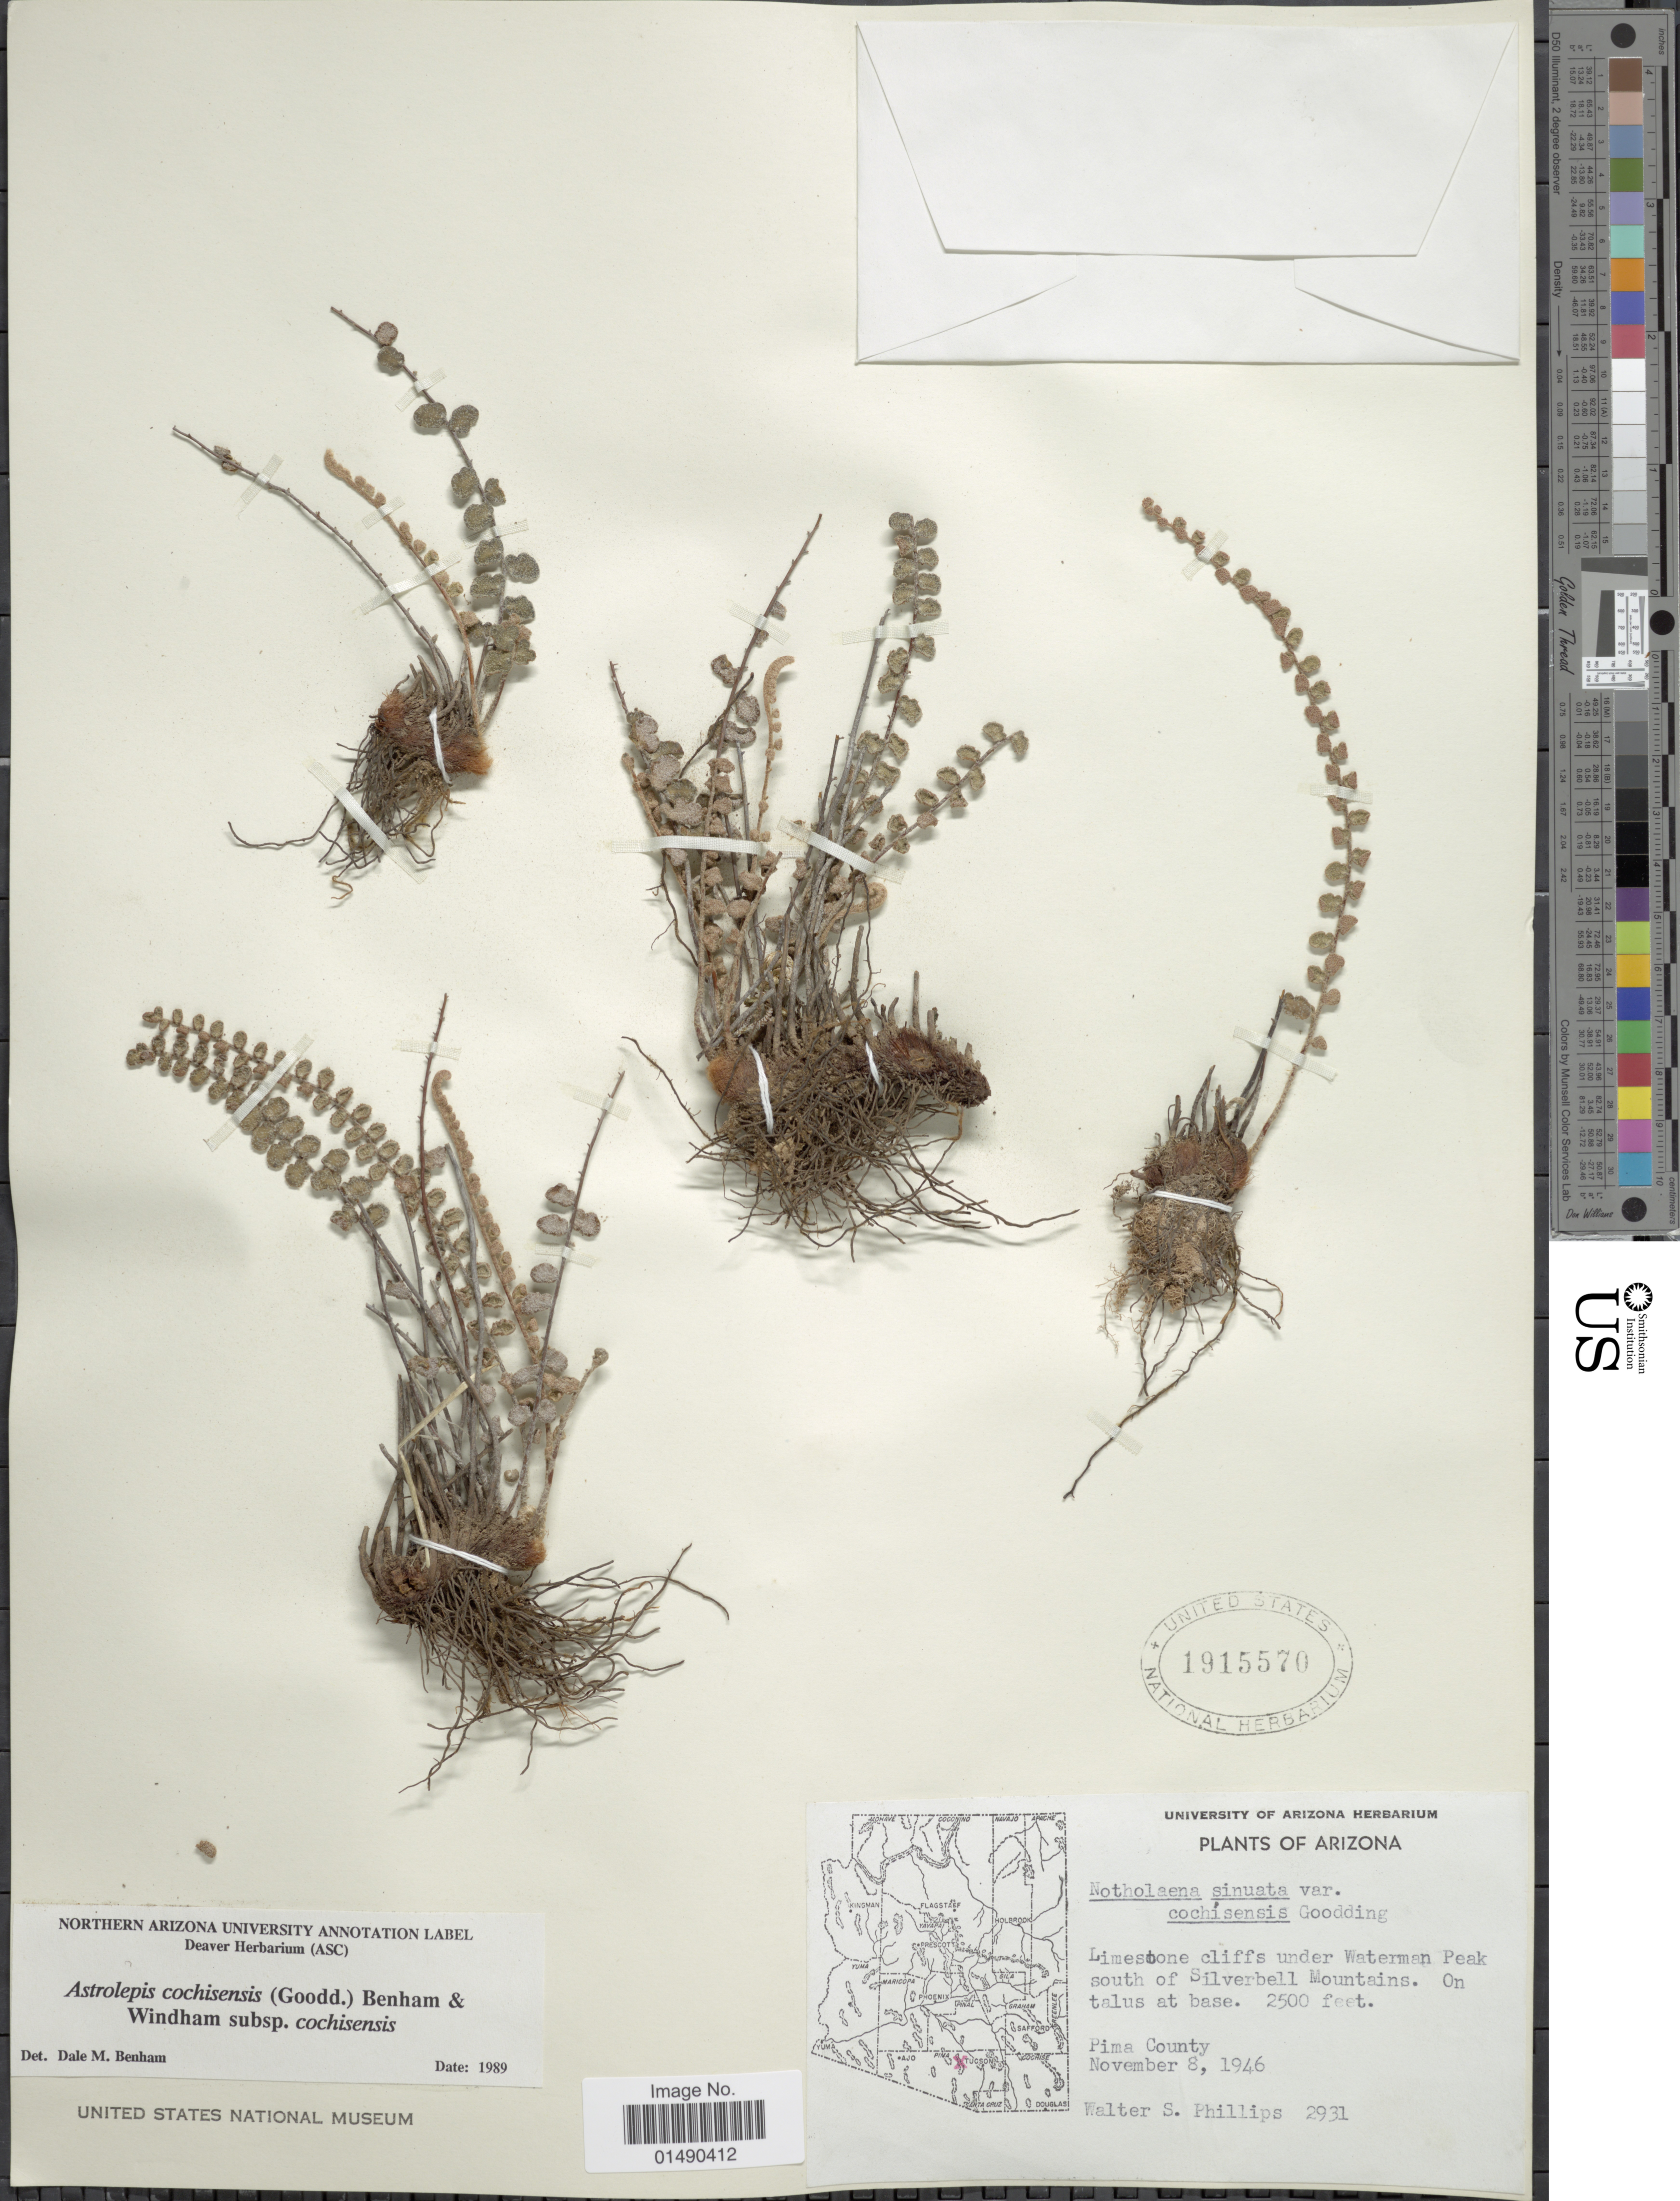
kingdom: Plantae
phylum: Tracheophyta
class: Polypodiopsida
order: Polypodiales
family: Pteridaceae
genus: Astrolepis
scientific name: Astrolepis cochisensis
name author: (C.O. Goodd.) D.M. Benham & Windham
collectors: W. S. Phillips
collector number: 2931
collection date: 1946-11-08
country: United States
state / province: Arizona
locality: Limestone cliffs under Waterman Peak south of Silverbell Mountains, Pima County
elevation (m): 762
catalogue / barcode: US 1915570